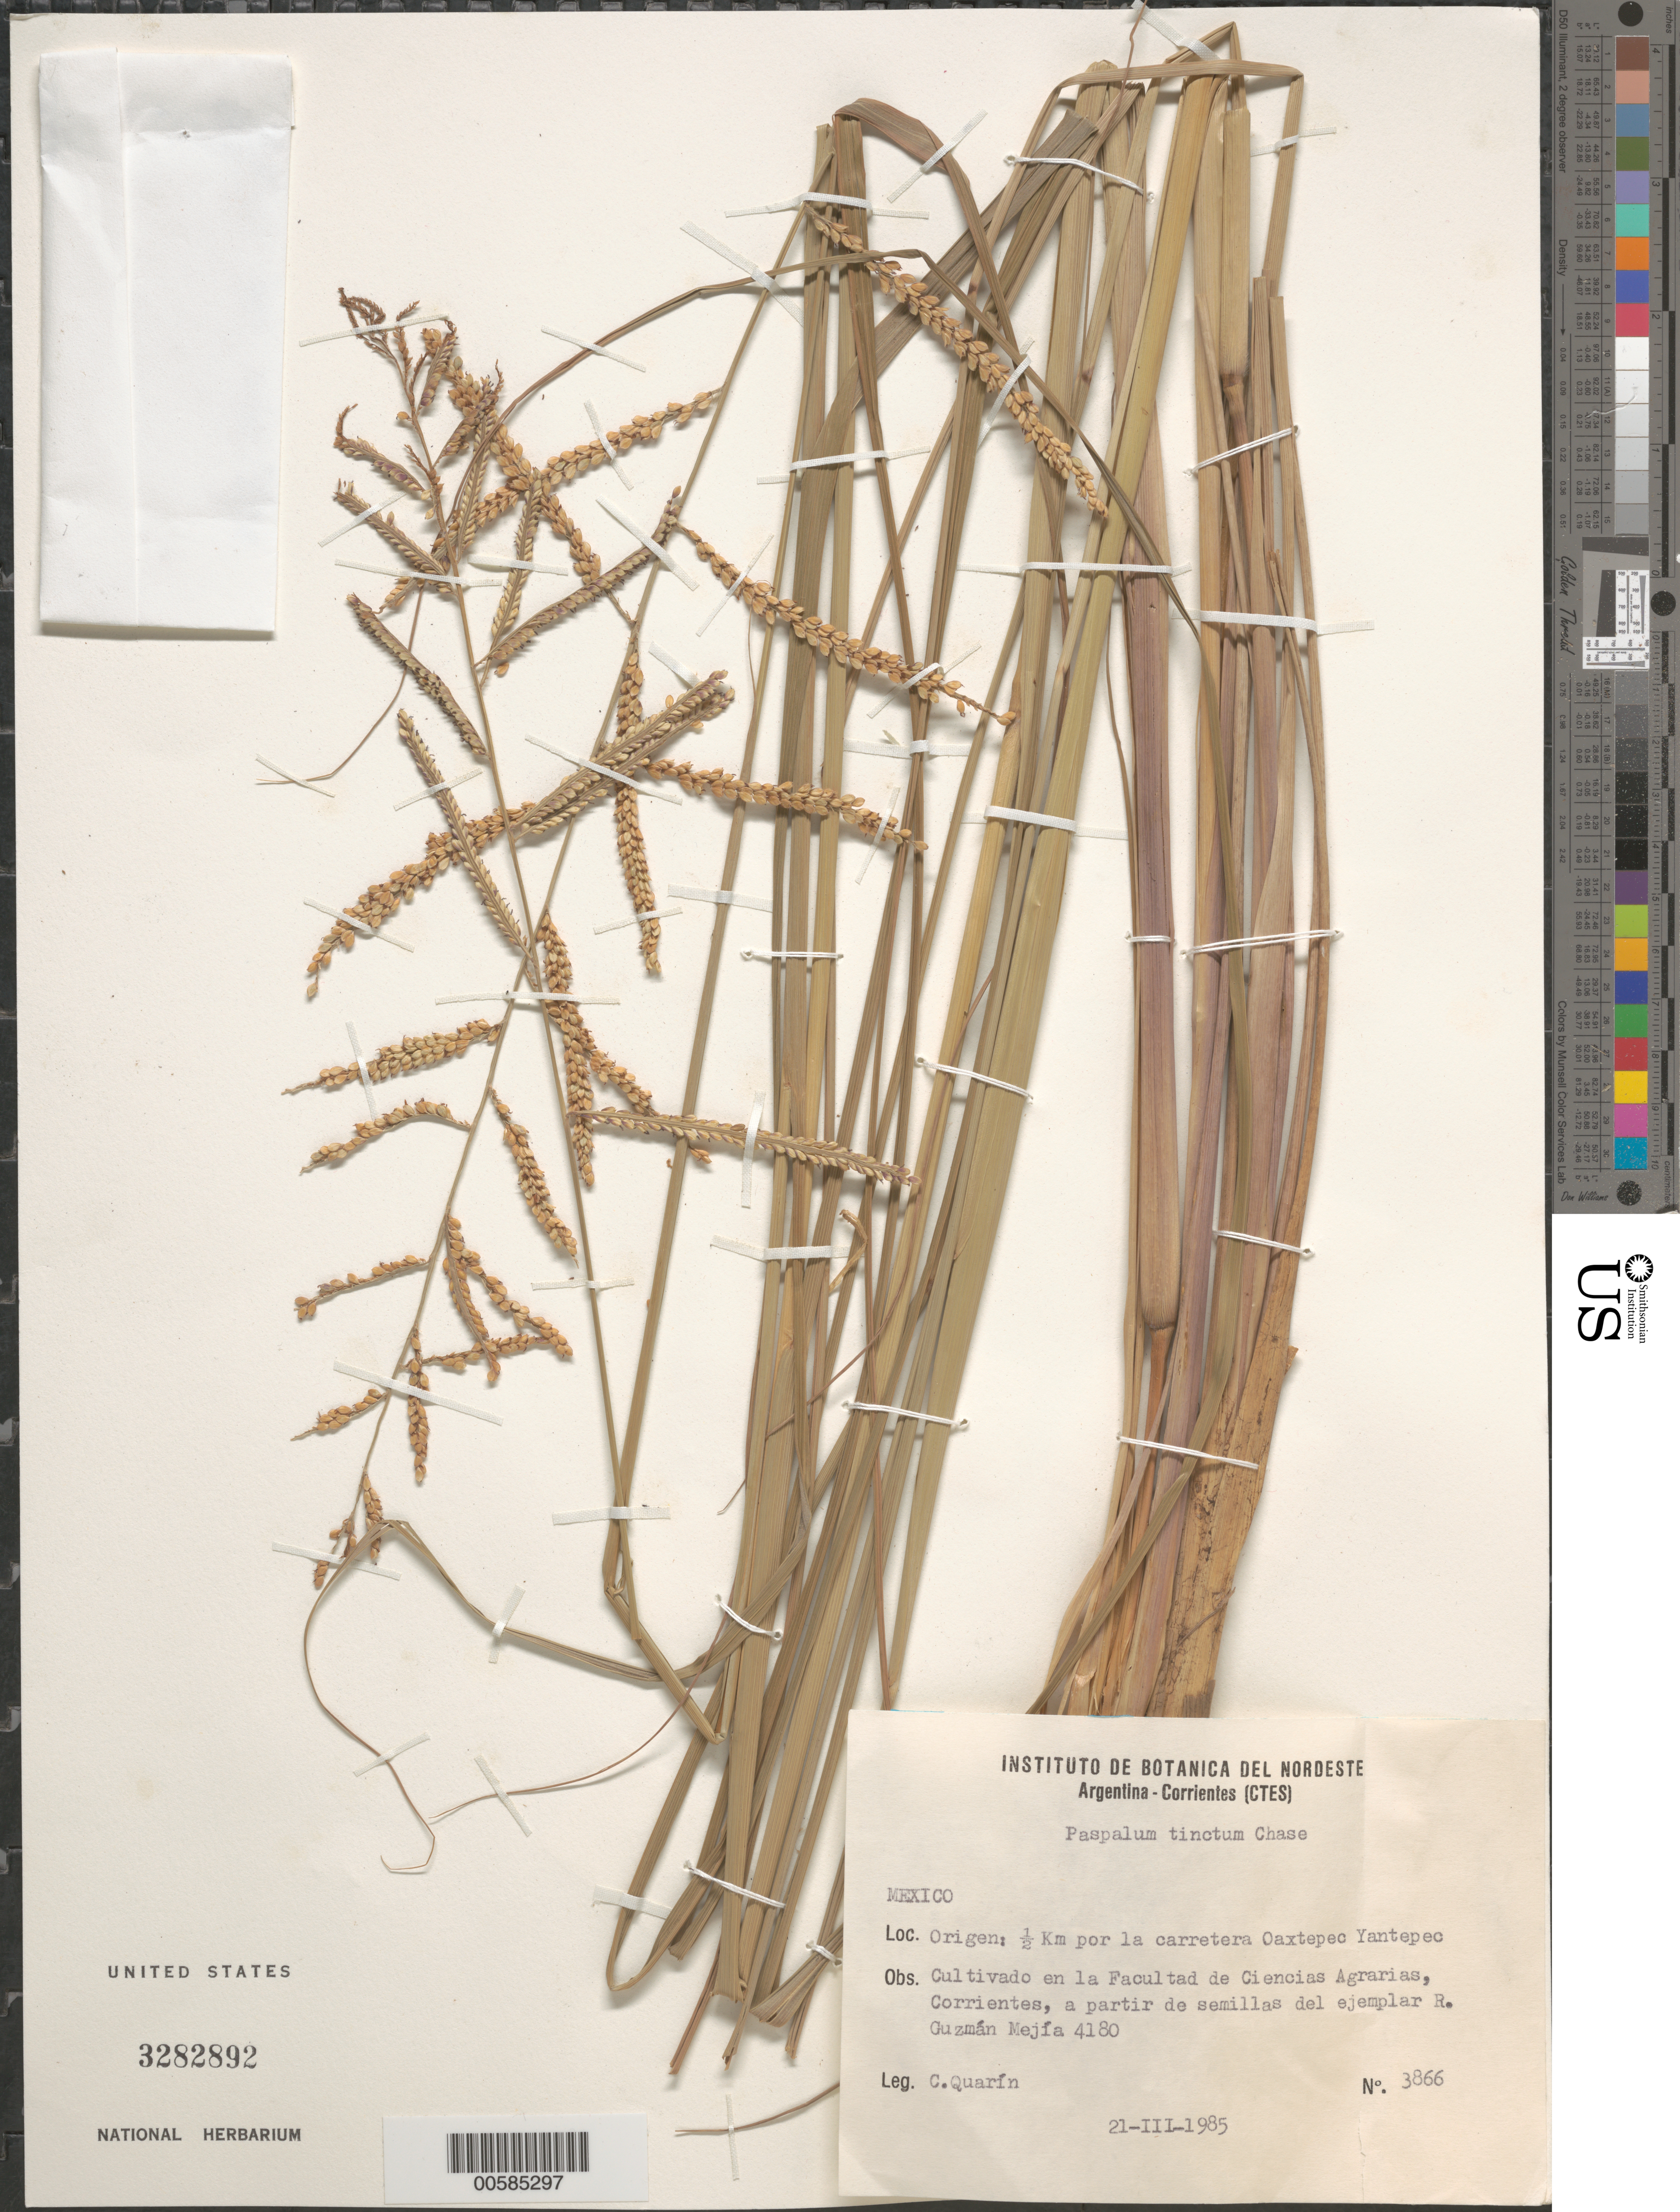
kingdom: Plantae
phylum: Tracheophyta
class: Liliopsida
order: Poales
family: Poaceae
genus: Paspalum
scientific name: Paspalum tinctum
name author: Chase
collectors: C. Quarín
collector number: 3866;4180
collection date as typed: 21 Mar 1985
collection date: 1985-03-21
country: Mexico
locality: .5 km por la carretera Oaxtepec Yantepec.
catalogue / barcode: US 3282892